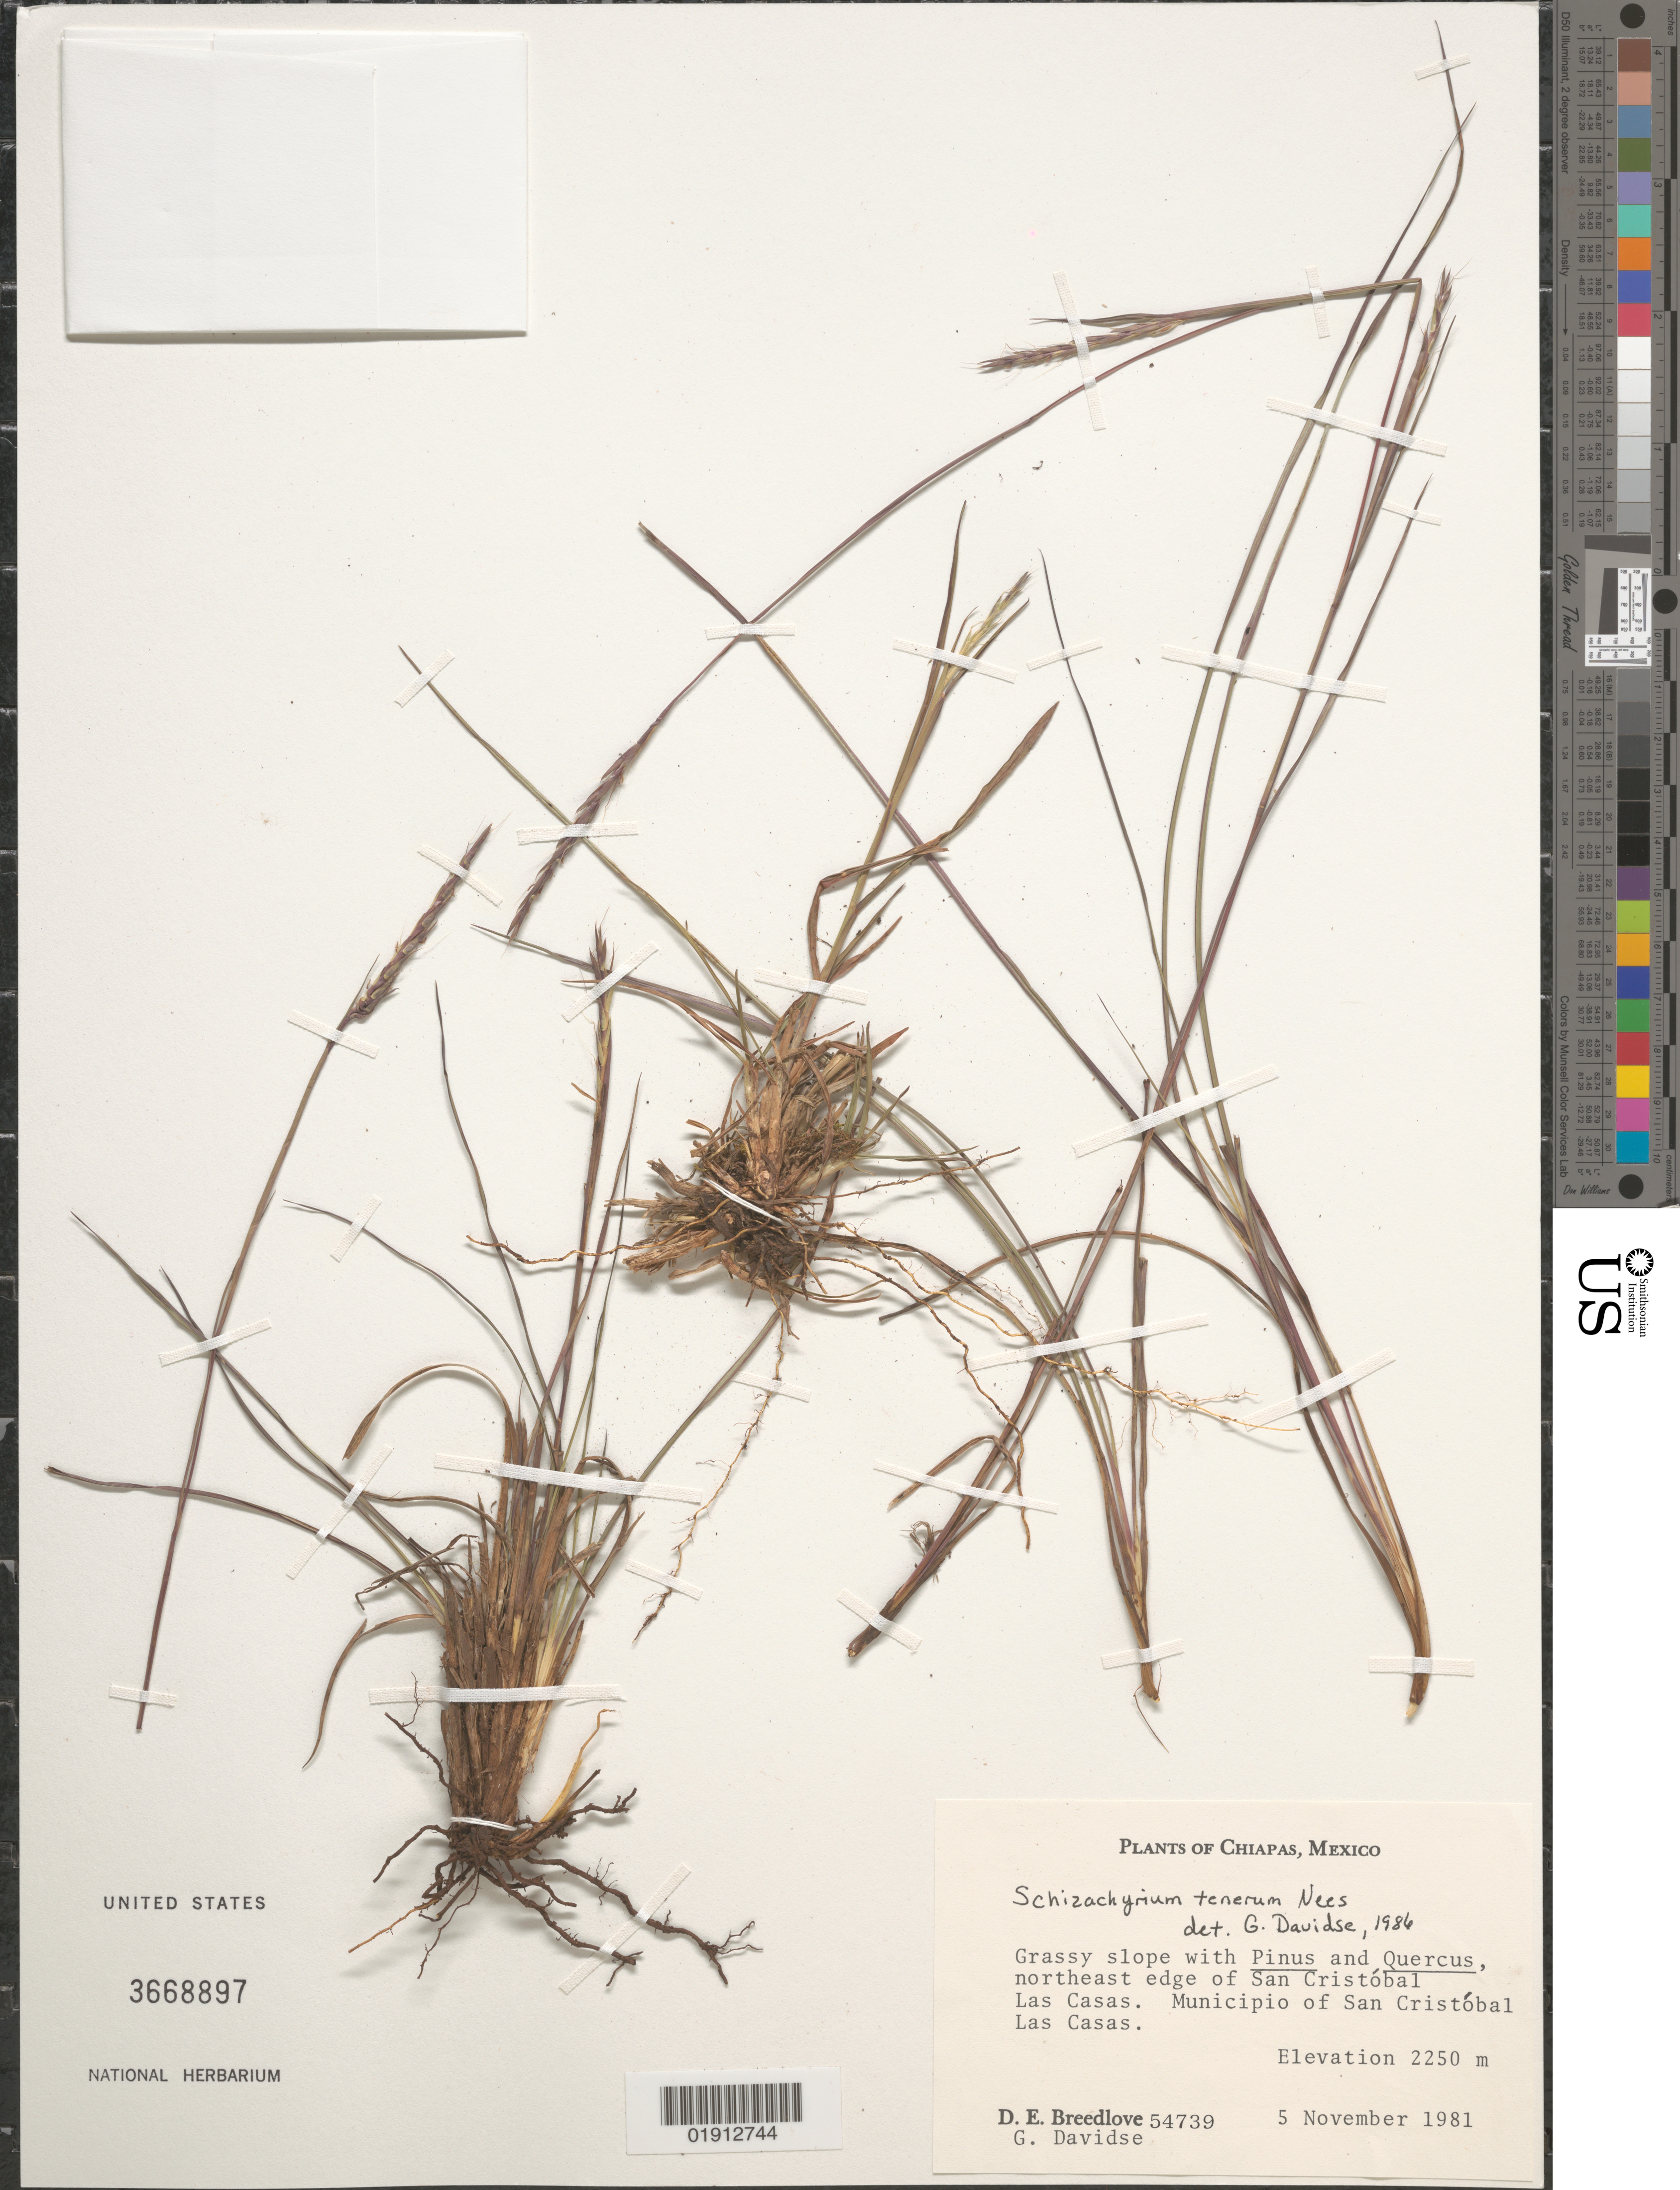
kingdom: Plantae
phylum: Tracheophyta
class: Liliopsida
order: Poales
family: Poaceae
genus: Schizachyrium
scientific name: Schizachyrium tenerum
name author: Nees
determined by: Davidse, Gerrit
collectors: D. E. Breedlove & G. Davidse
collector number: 54739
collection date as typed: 5 November 1981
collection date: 1981-11-05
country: Mexico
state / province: Chiapas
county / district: San Cristóbal de las Casas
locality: NE edge of San Cristóbal Las Casas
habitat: Grassy slope.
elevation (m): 2250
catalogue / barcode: US 3668897